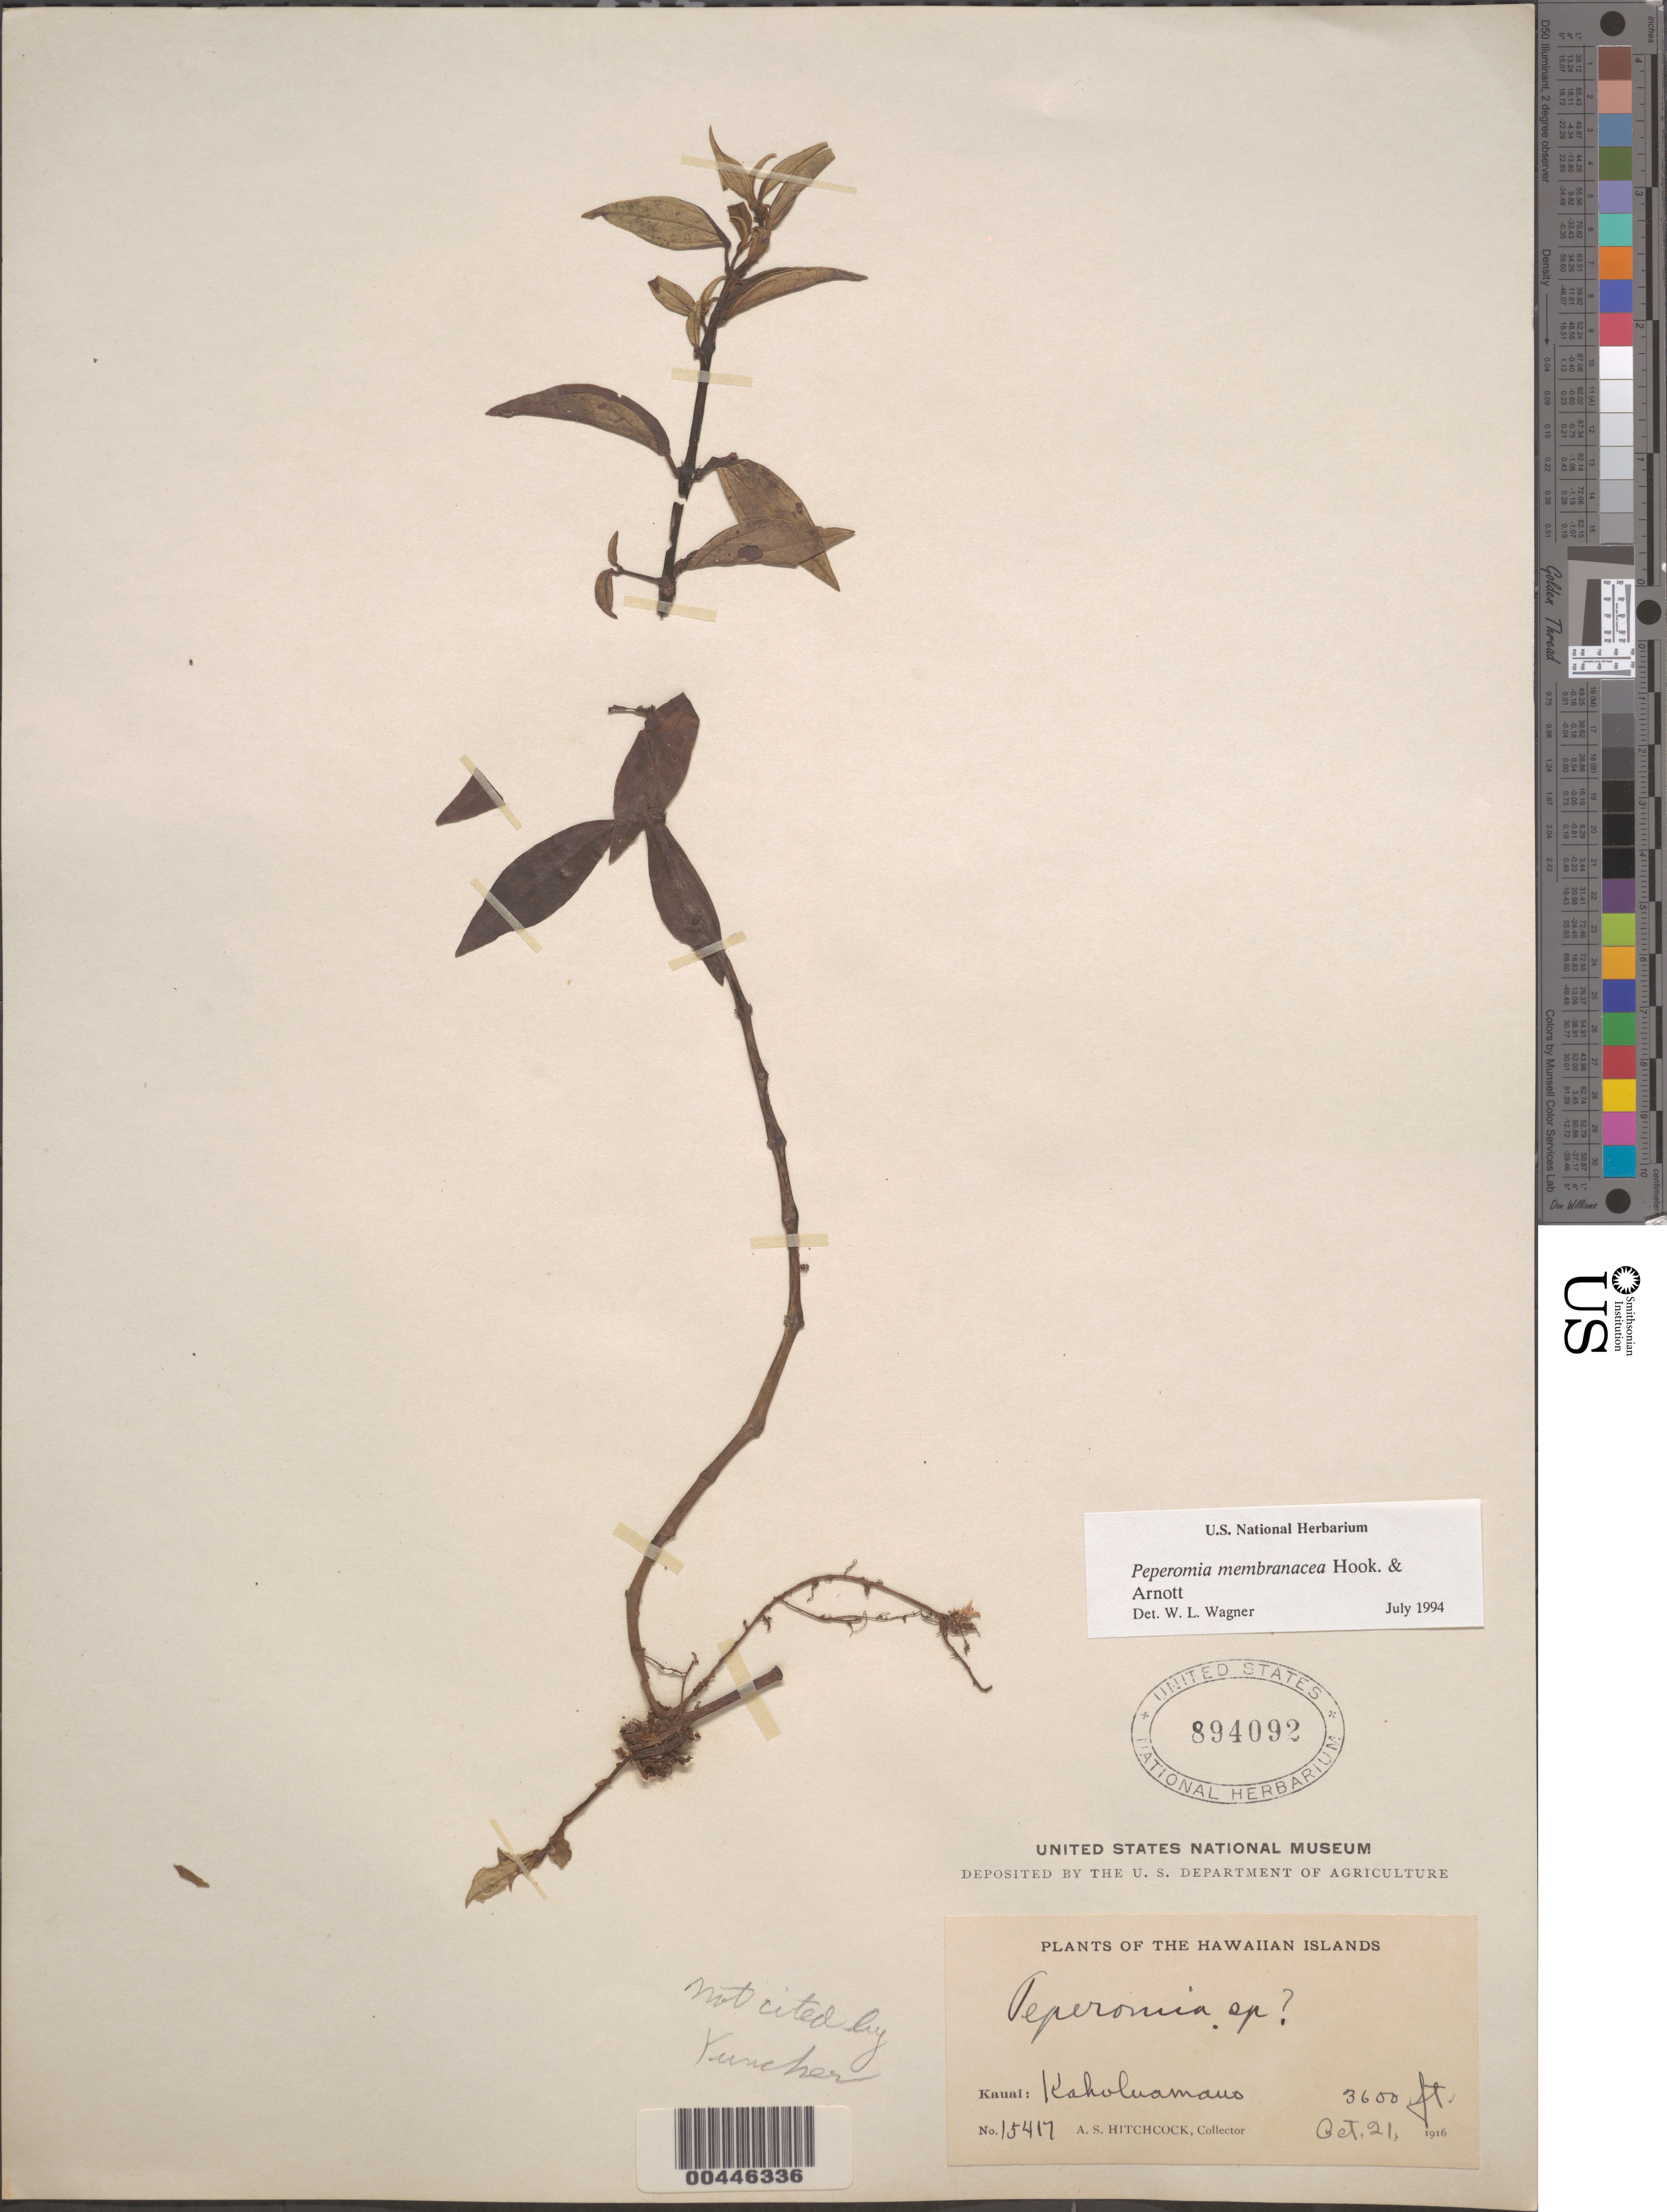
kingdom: Plantae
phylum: Tracheophyta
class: Magnoliopsida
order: Piperales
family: Piperaceae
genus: Peperomia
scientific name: Peperomia membranacea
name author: Hook. & Arn.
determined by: Wagner, W. L., (BOT), Smithsonian Institution - National Museum of Natural History (UNITED STATES)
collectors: A. S. Hitchcock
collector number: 15417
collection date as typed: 21 Oct 1916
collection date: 1916-10-21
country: United States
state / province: Hawaii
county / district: Kauai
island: Kaua'i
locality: Kaholuamano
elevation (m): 1097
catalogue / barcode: US 894092